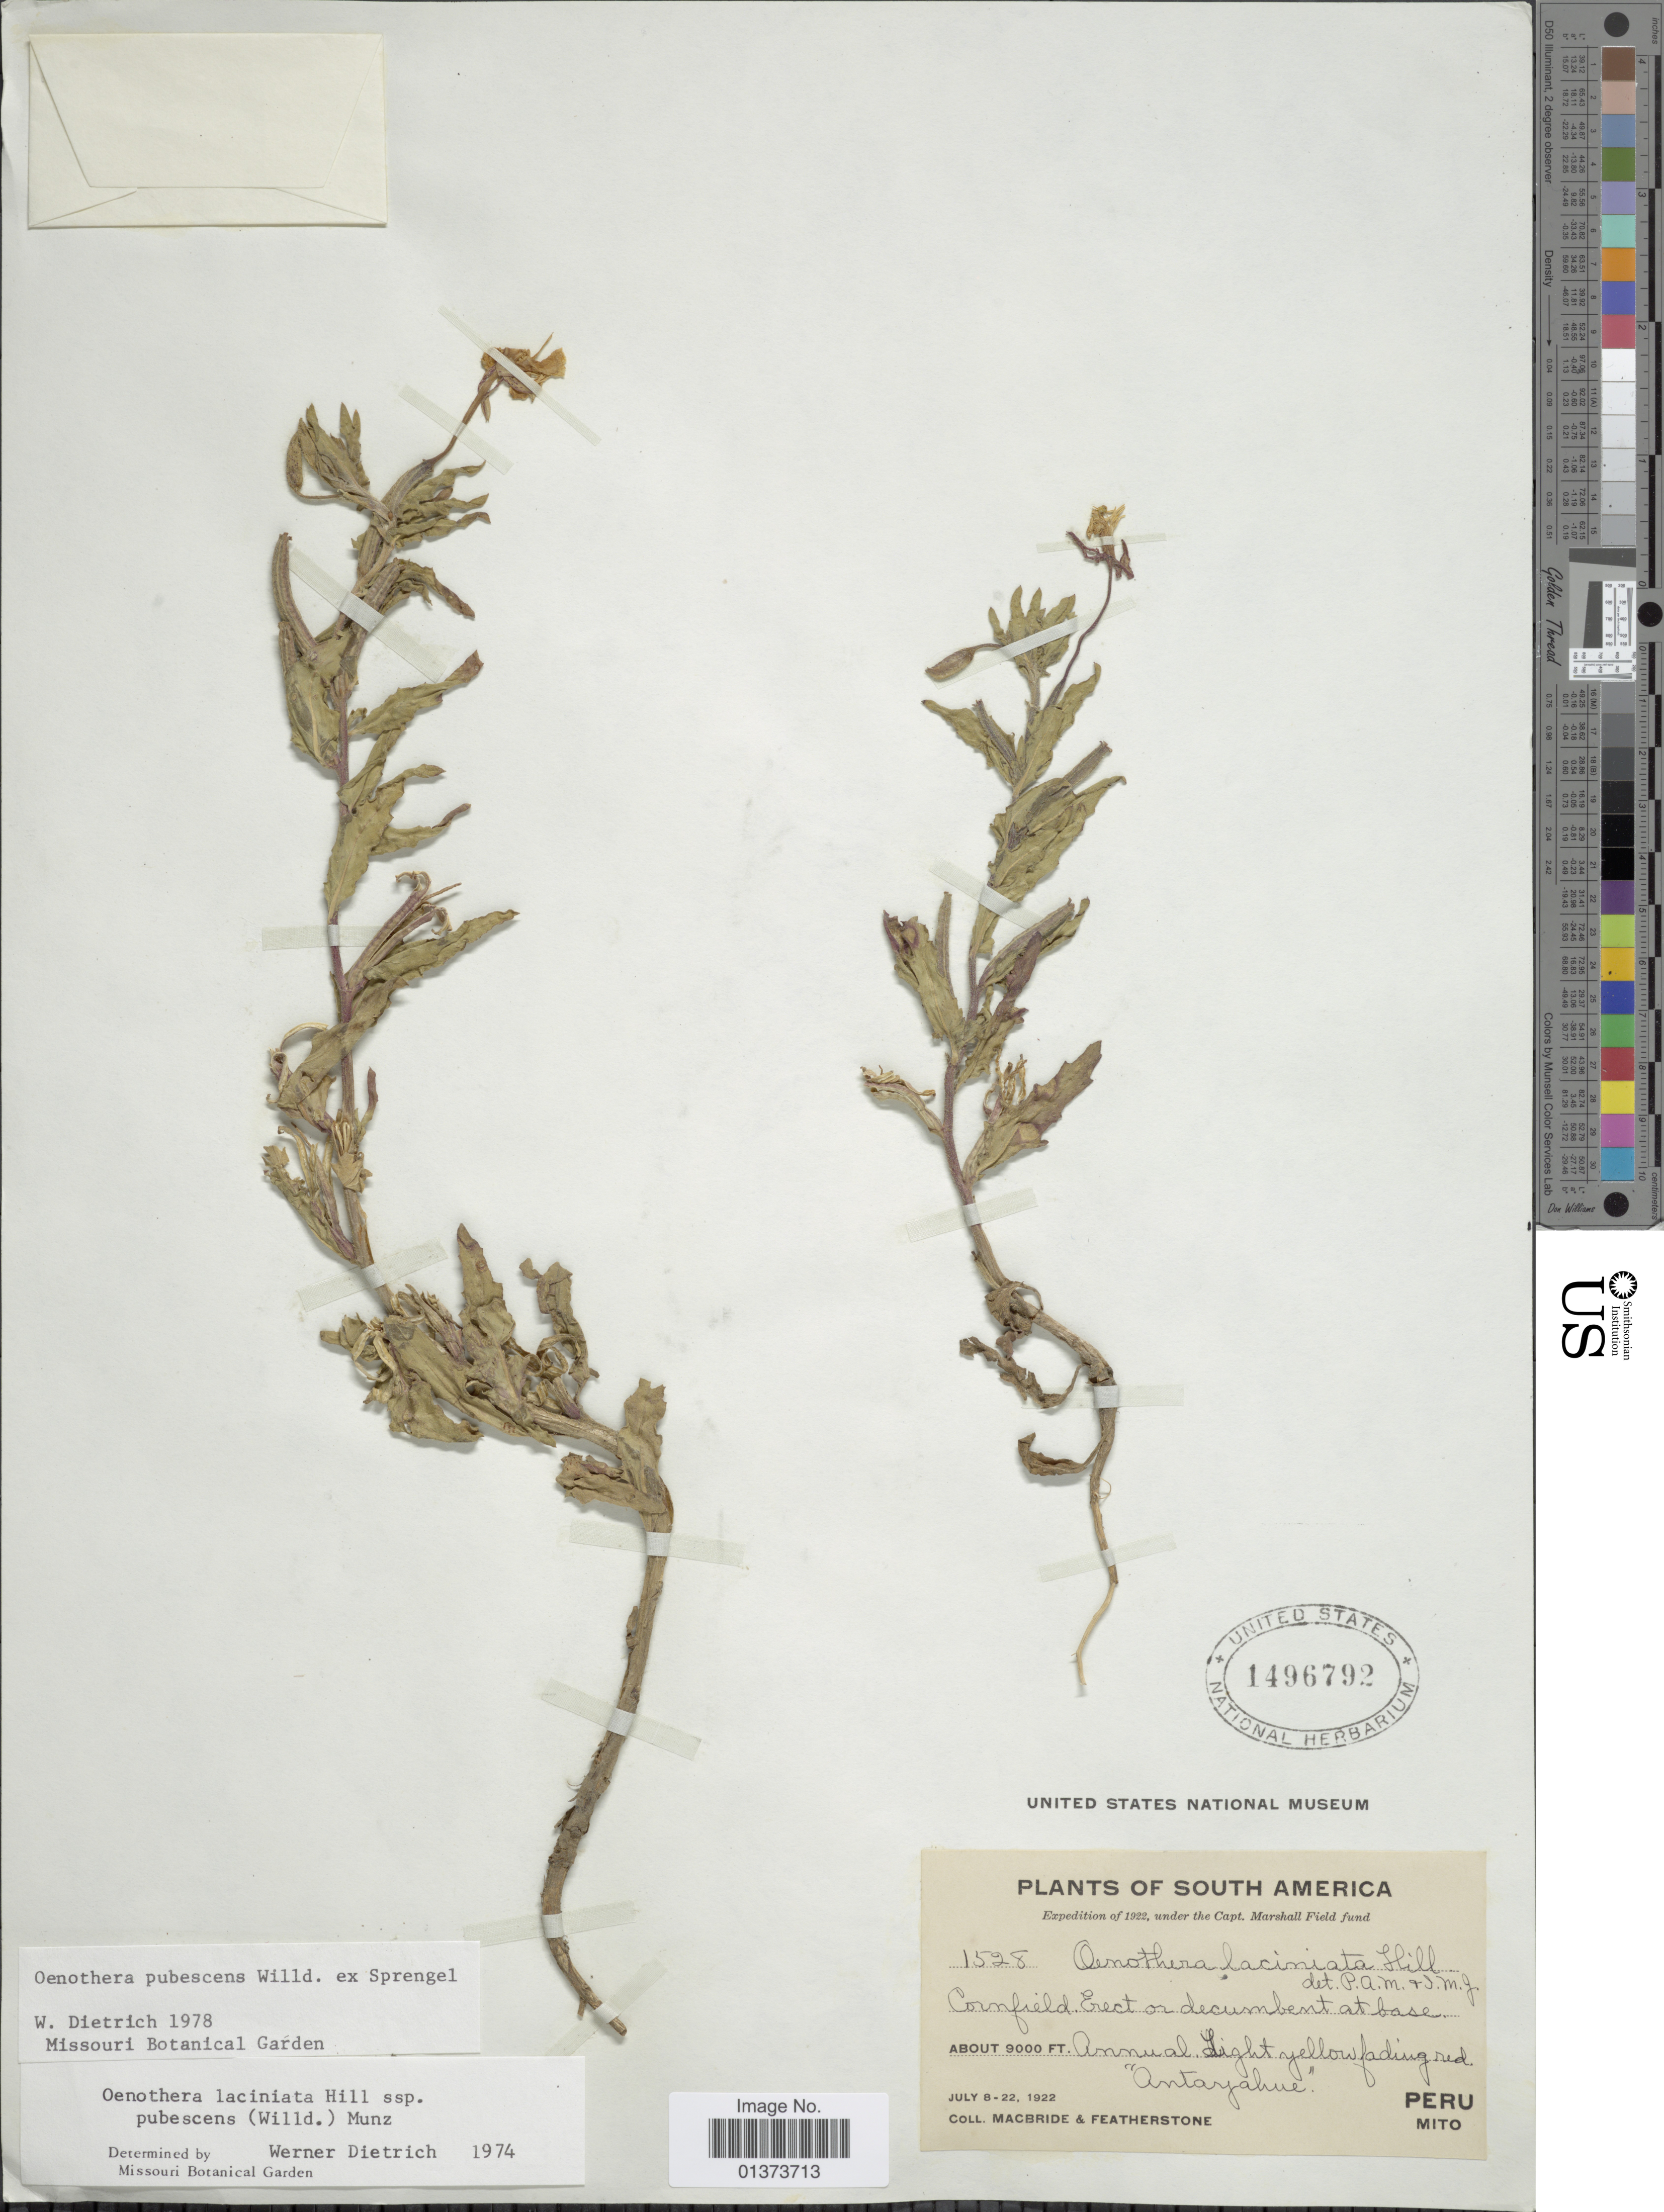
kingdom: Plantae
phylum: Tracheophyta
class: Magnoliopsida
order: Myrtales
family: Onagraceae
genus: Oenothera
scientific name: Oenothera pubescens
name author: Willd. ex Spreng.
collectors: Macbride, -- & -. Featherstone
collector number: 1528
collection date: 1922-07-08/1922-07-22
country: Peru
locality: Cornfield, Mito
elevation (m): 2743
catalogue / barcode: US 1496792